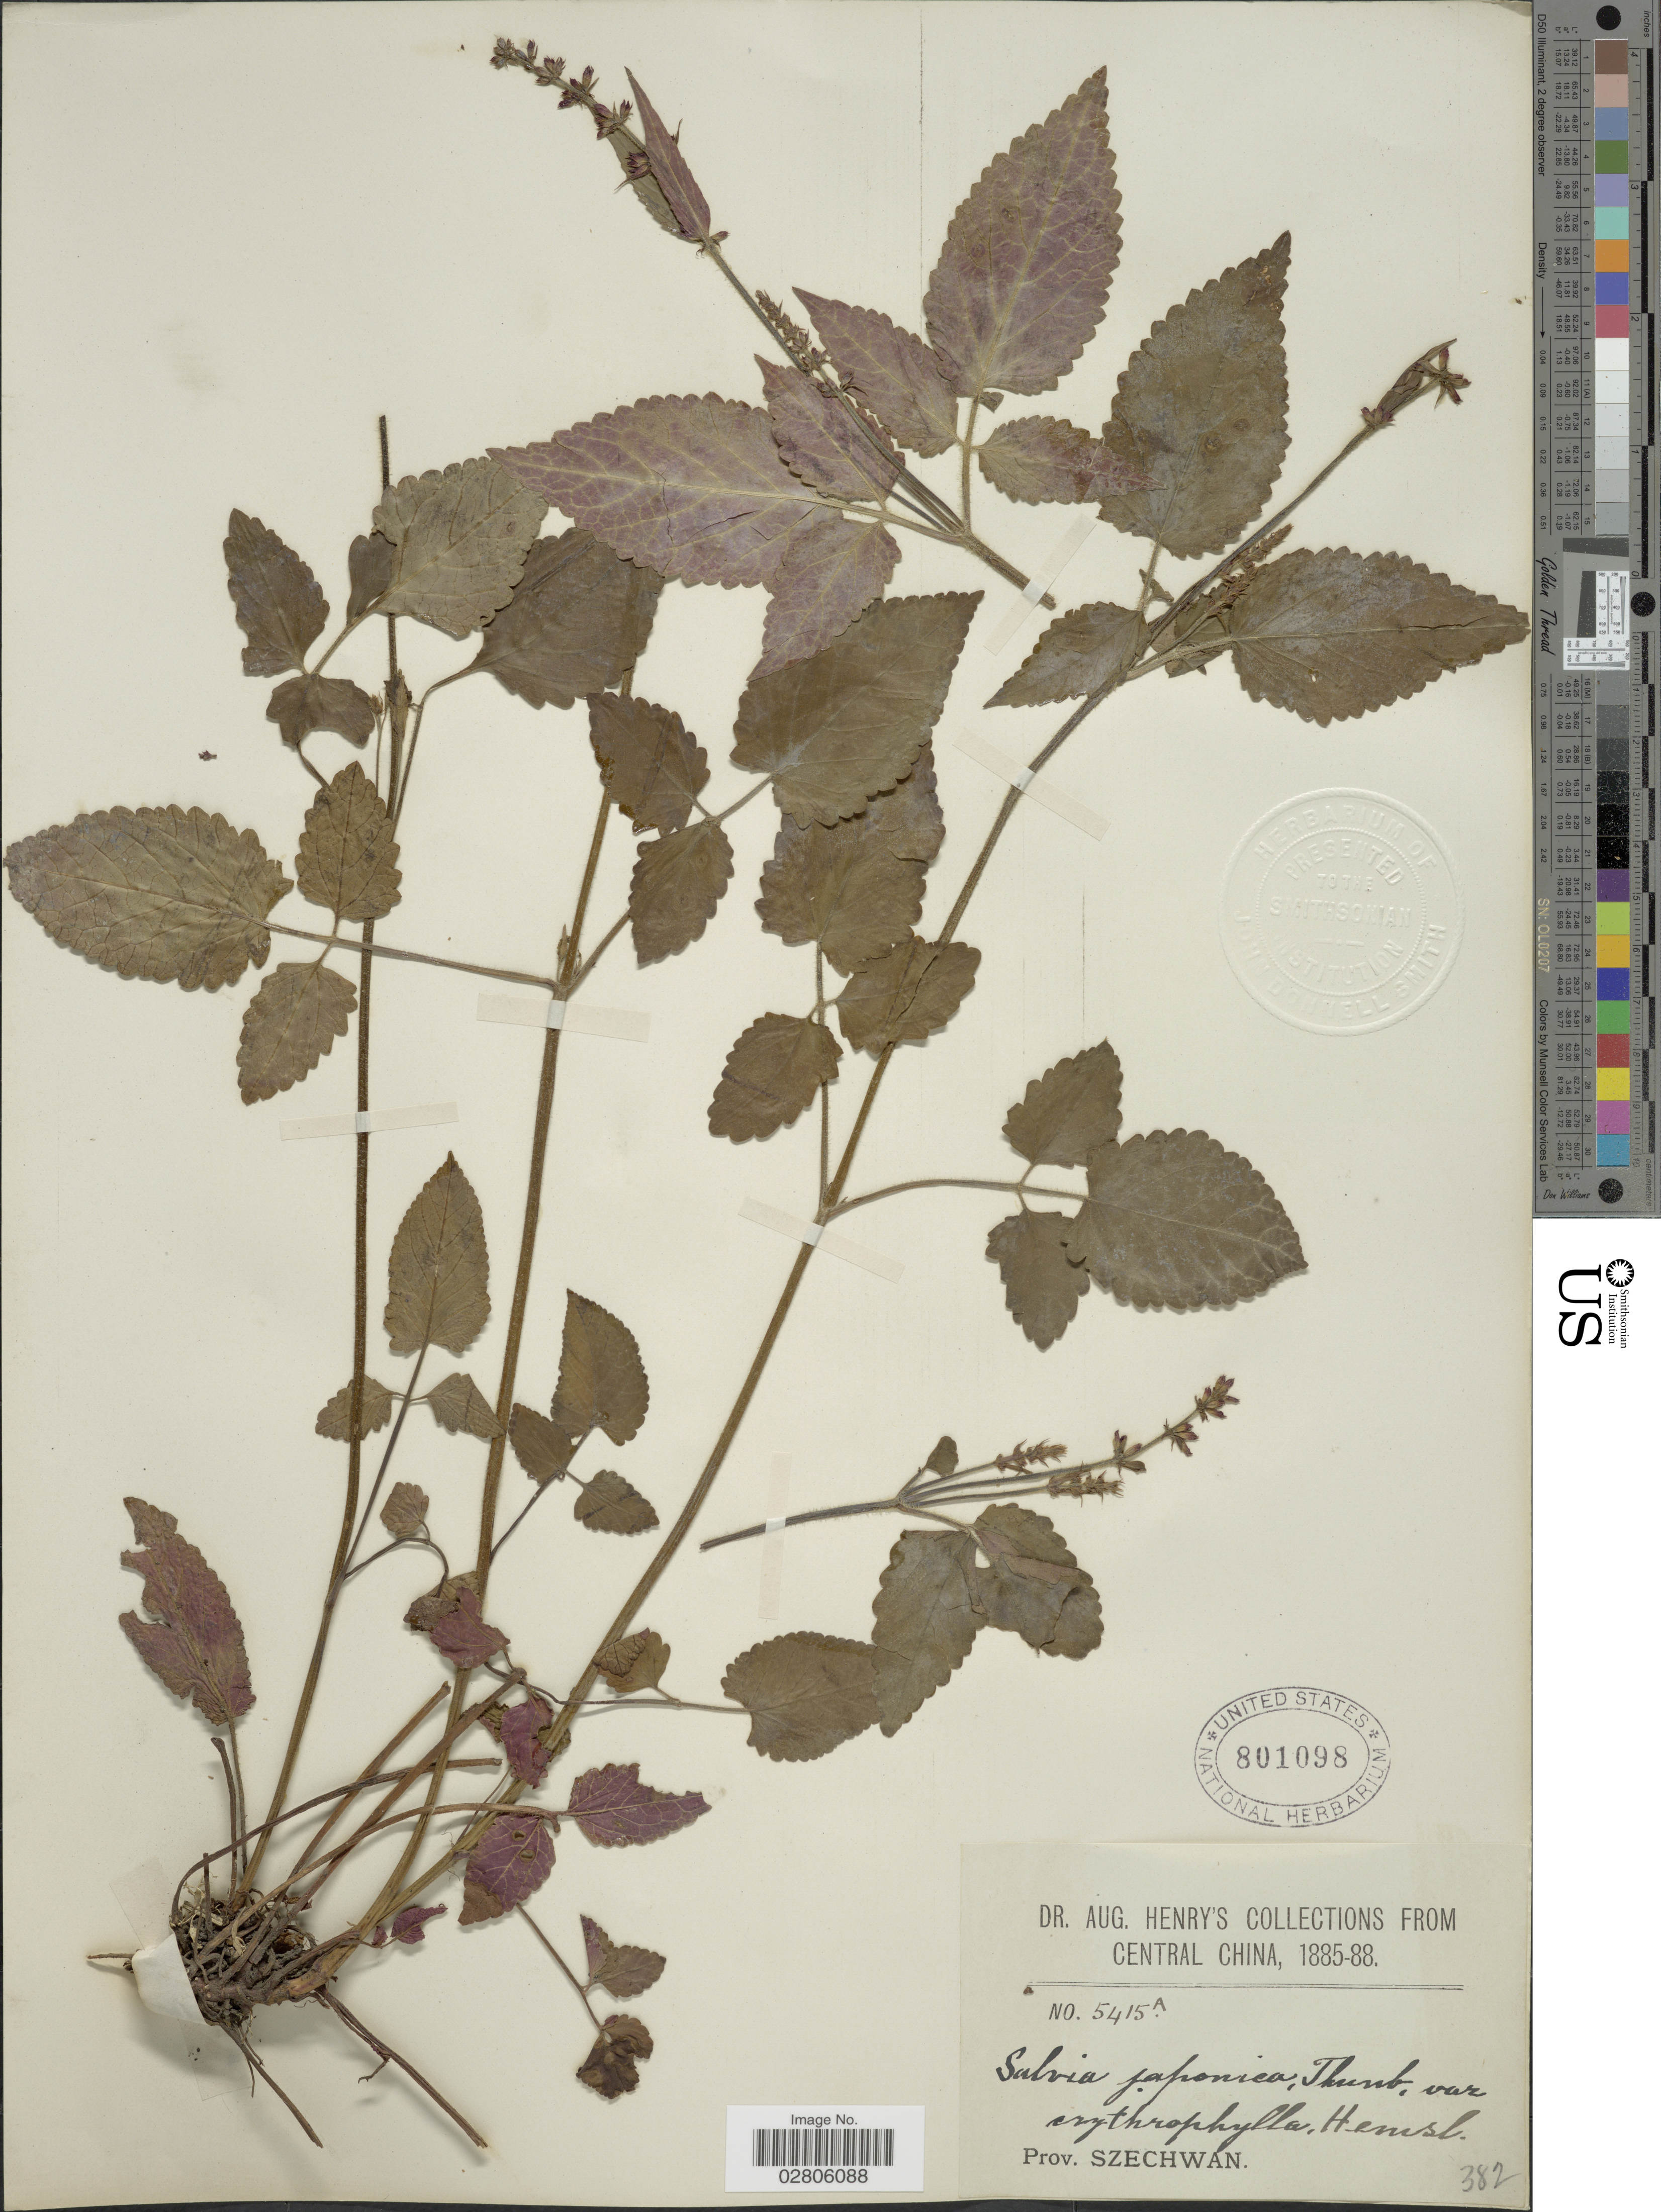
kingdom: Plantae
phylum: Tracheophyta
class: Magnoliopsida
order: Lamiales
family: Lamiaceae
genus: Salvia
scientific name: Salvia japonica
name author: Thunb.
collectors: A. Henry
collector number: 5415 A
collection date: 1885/1888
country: China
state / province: Sichuan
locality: Central China, Prov. Szechwan.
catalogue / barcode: US 801098